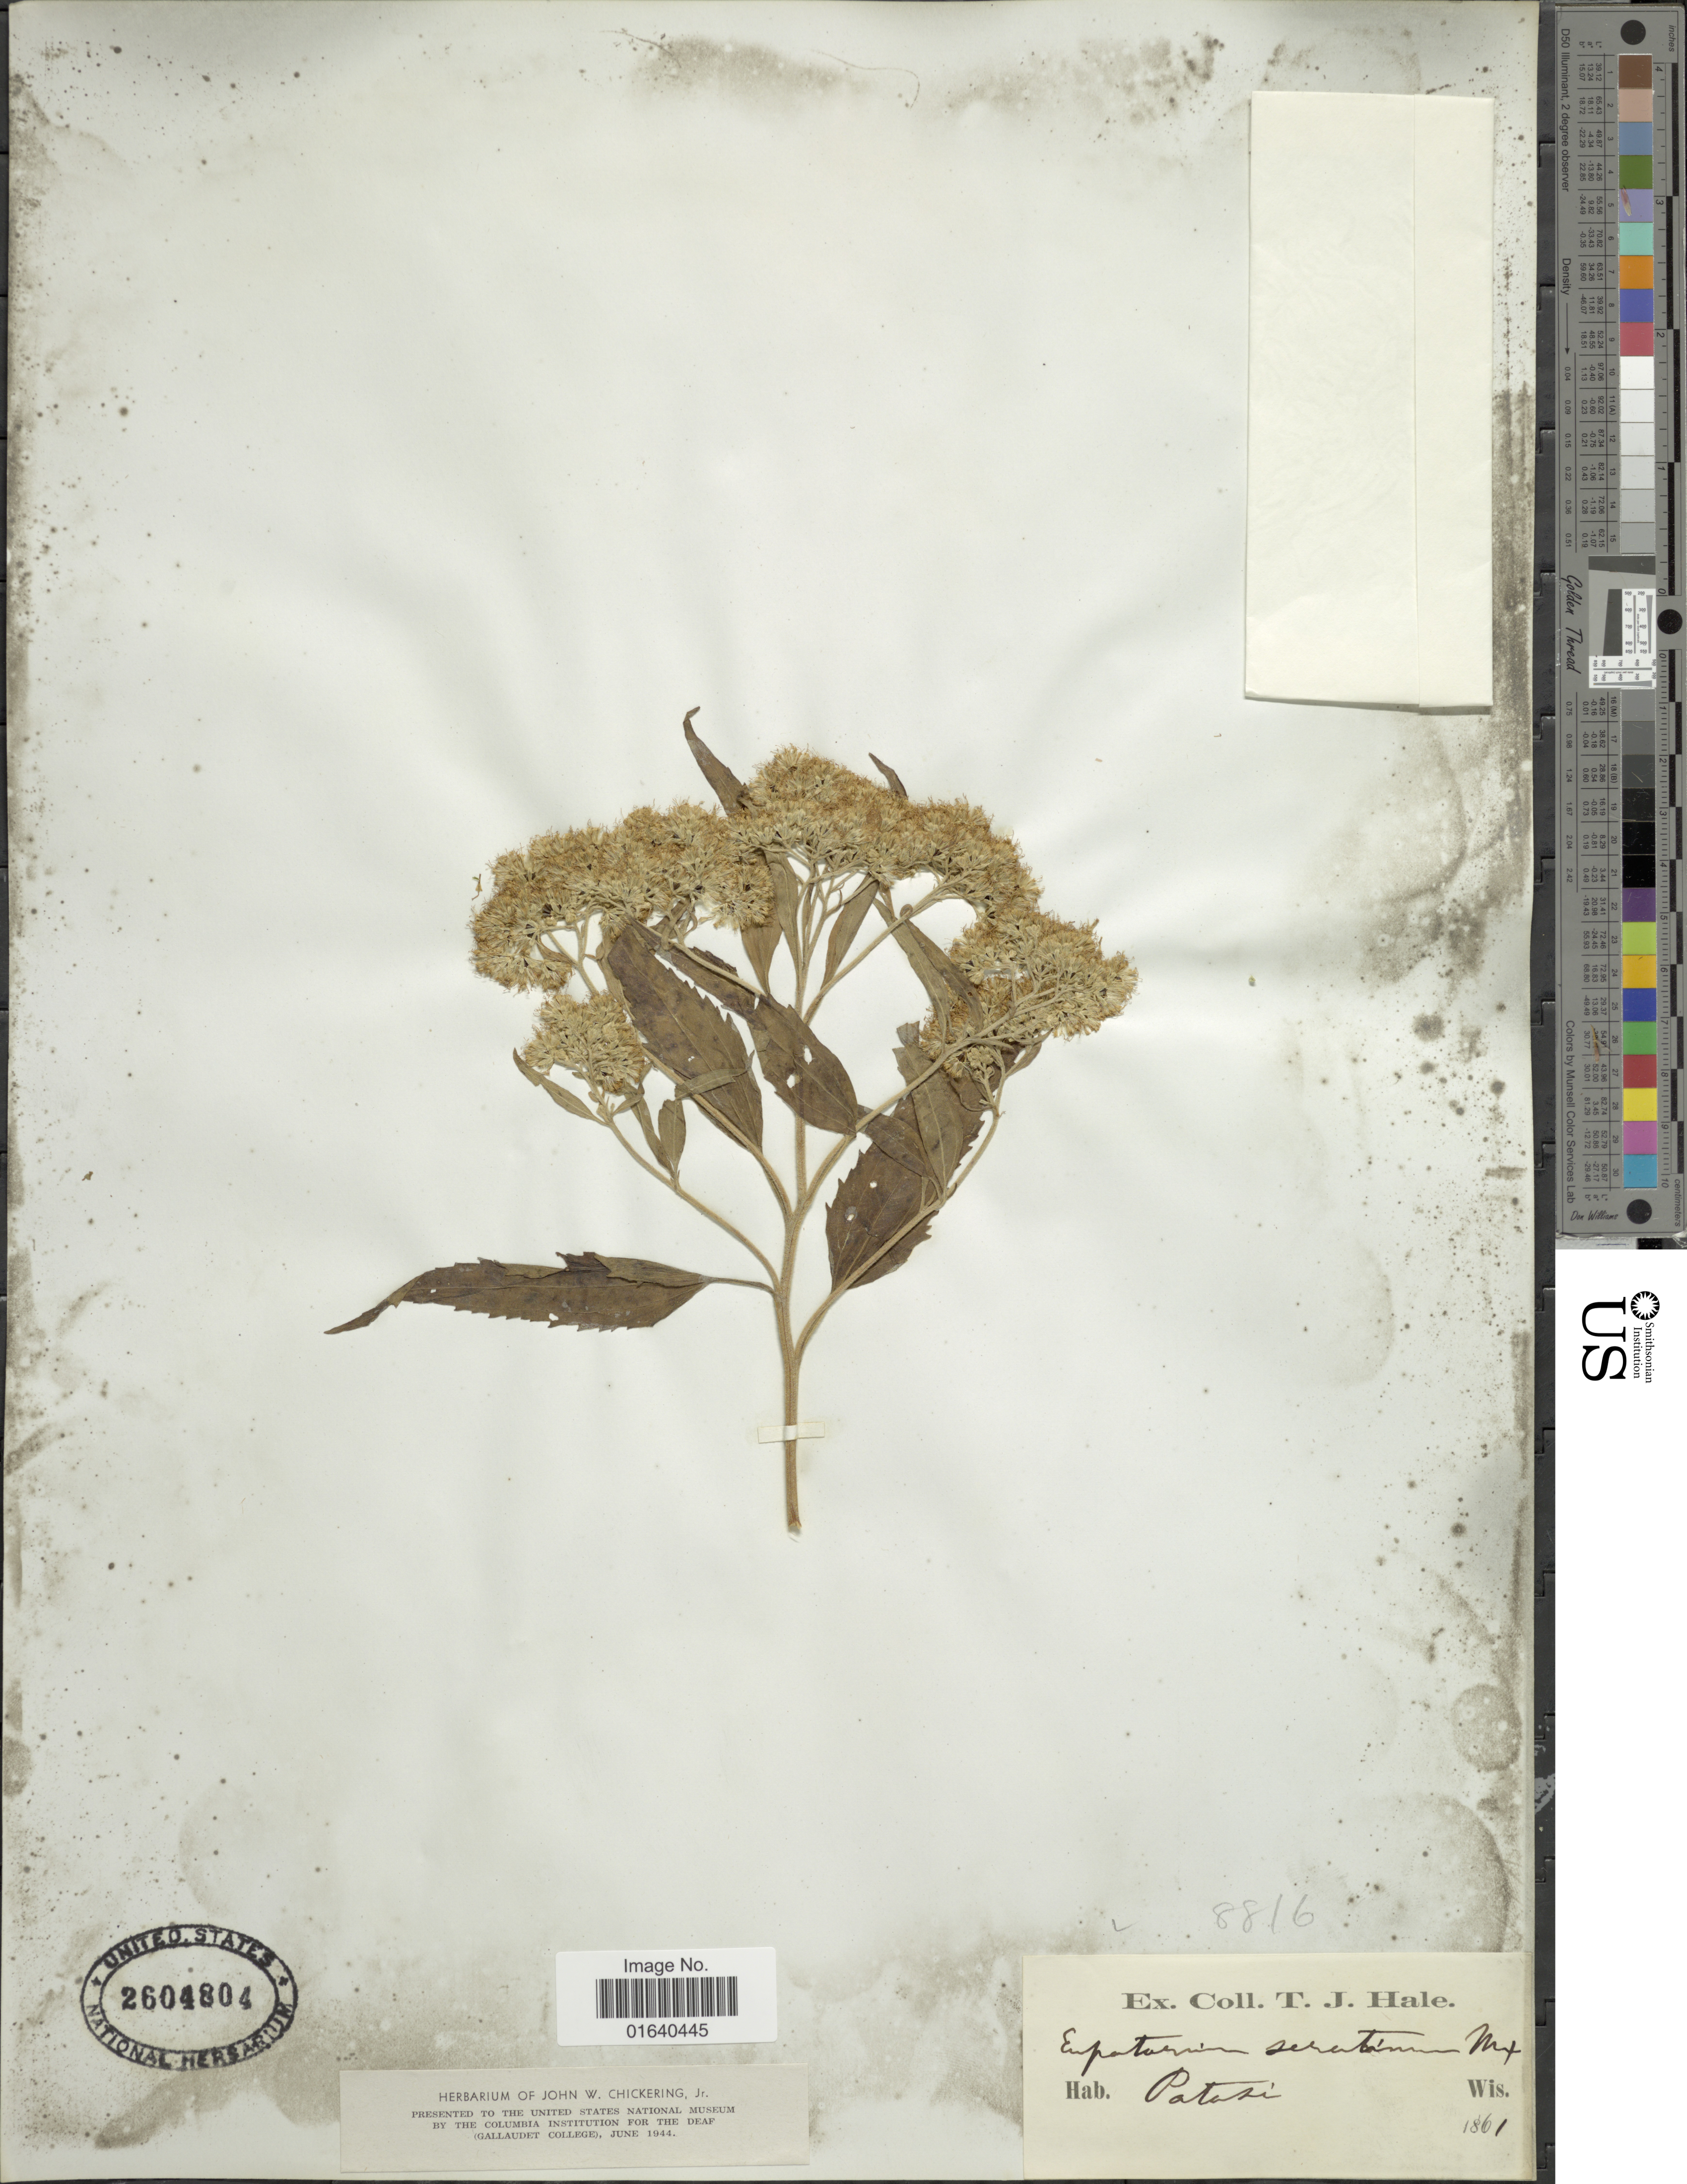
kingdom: Plantae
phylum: Tracheophyta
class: Magnoliopsida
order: Asterales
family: Asteraceae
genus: Eupatorium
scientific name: Eupatorium serotinum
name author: Michx.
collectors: T. Hale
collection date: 1861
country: United States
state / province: Wisconsin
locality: Potosi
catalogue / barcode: US 2604804